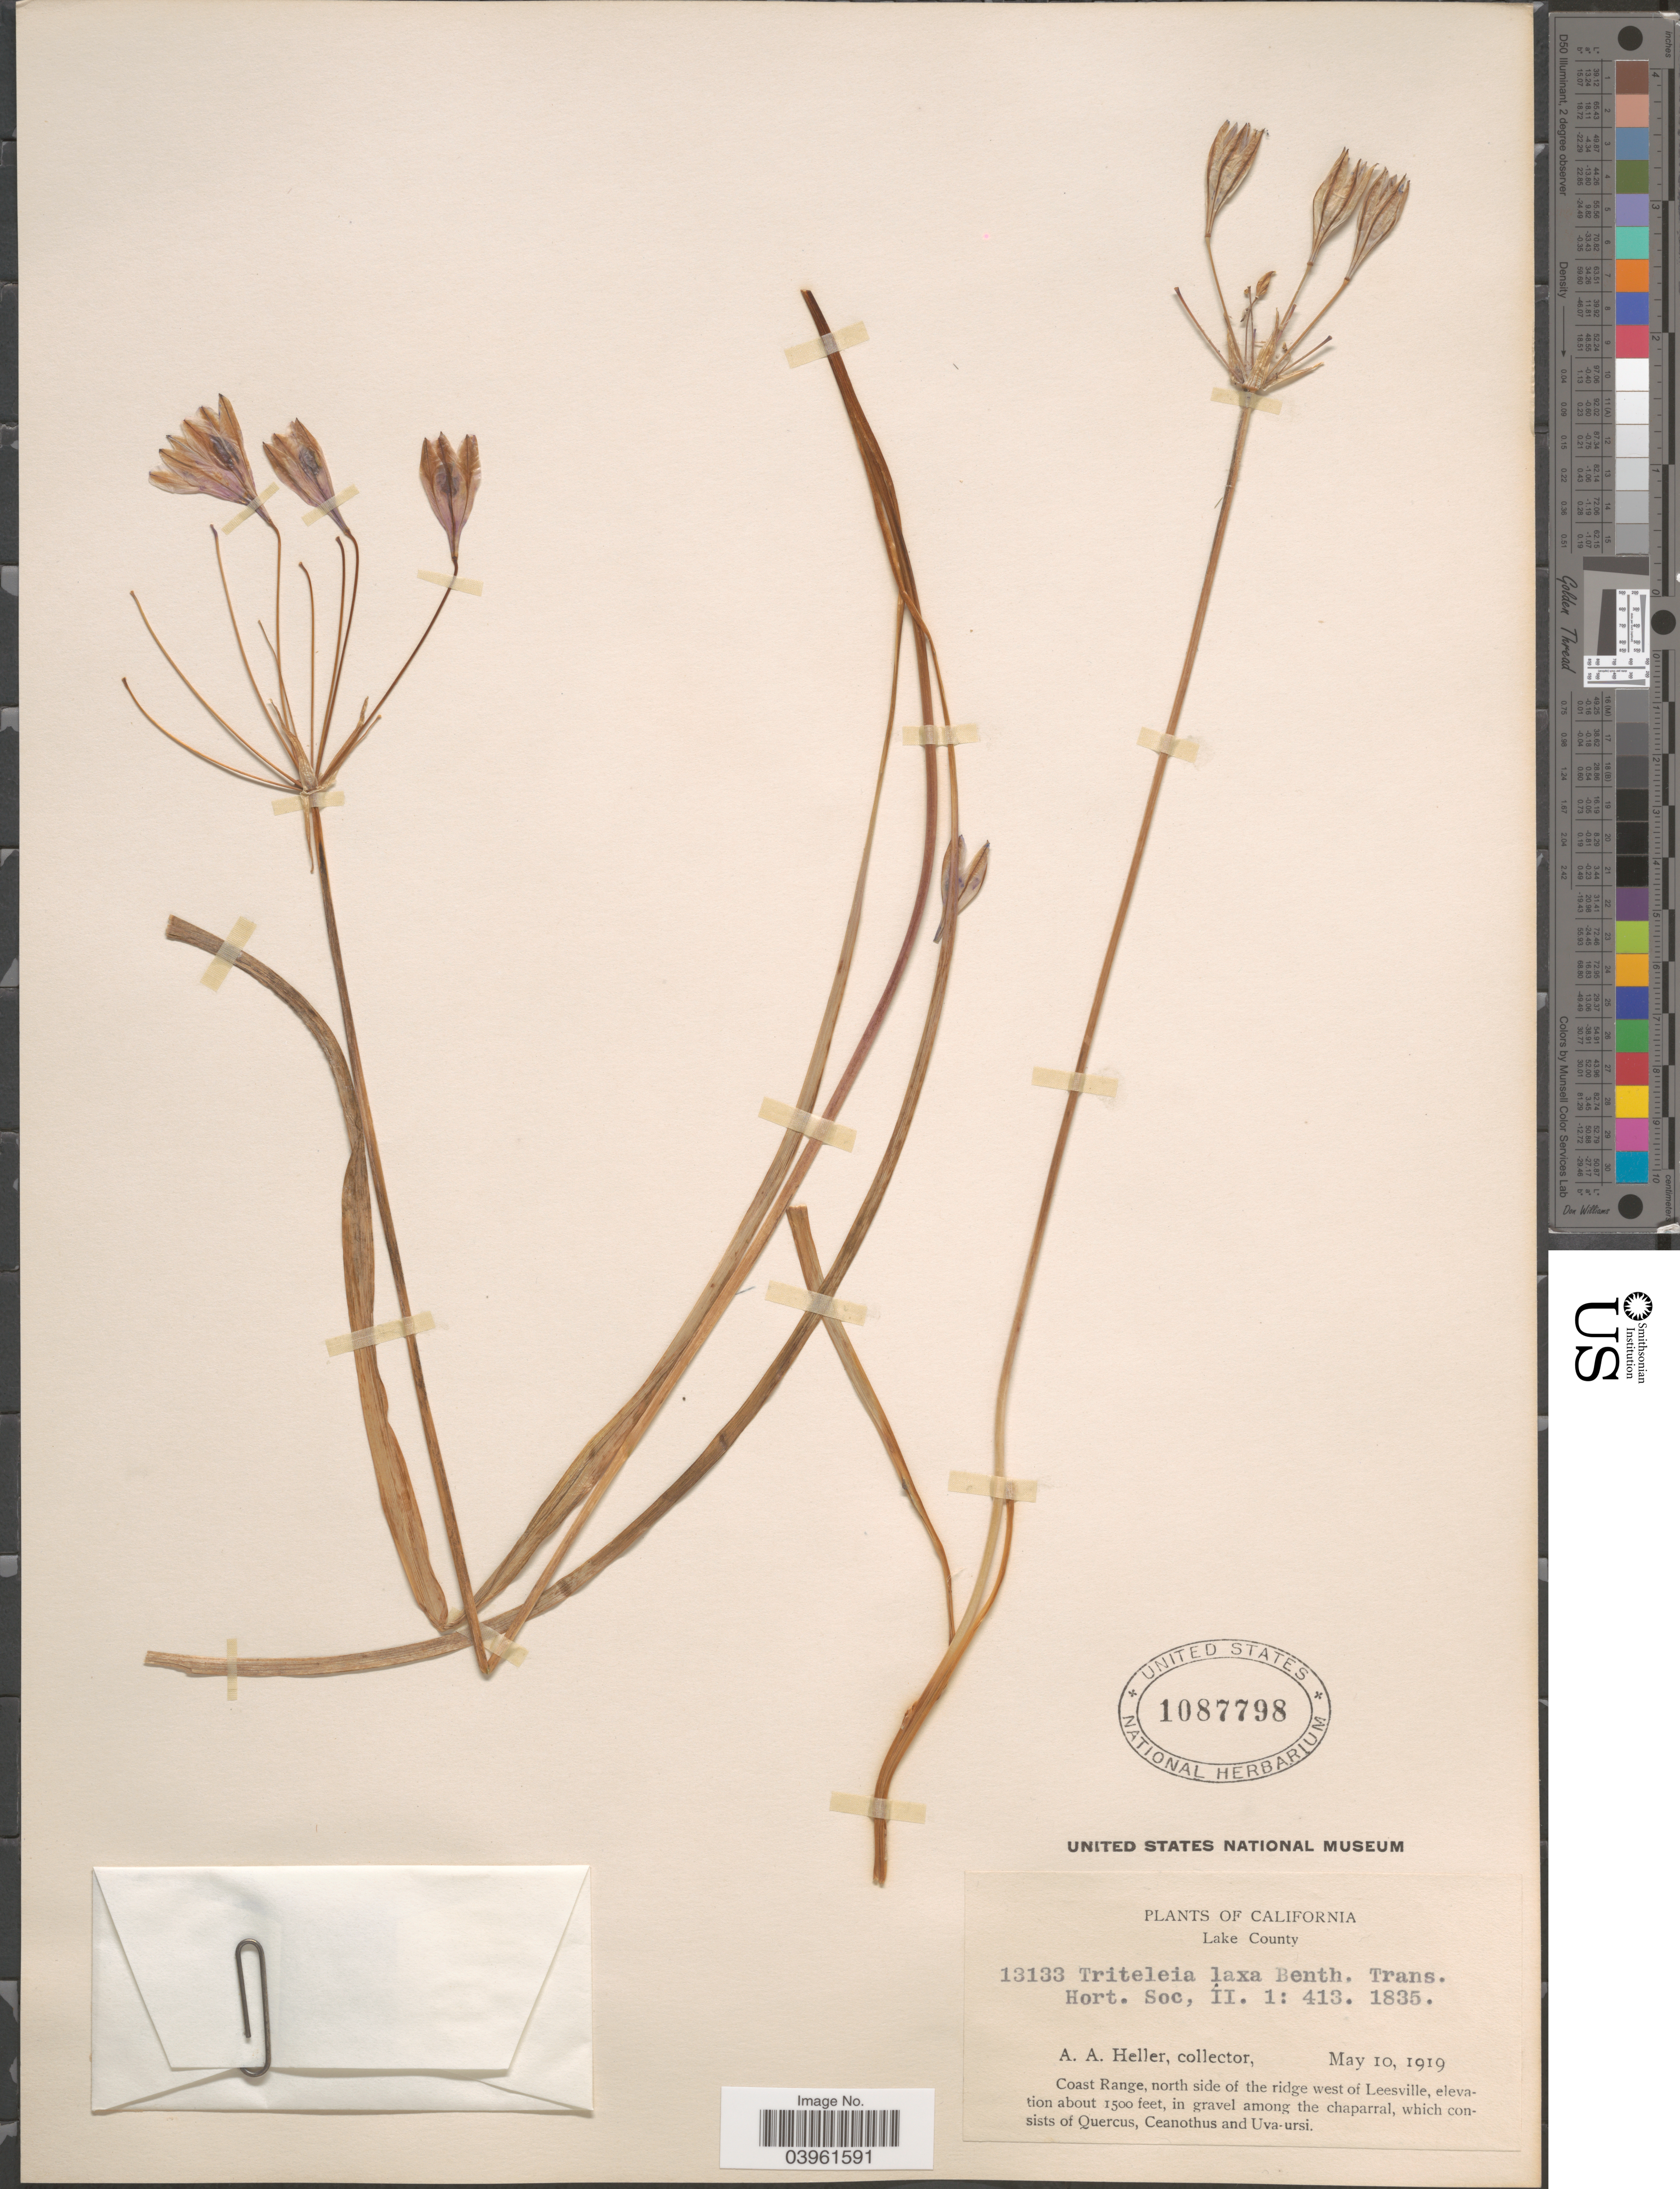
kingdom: Plantae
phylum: Tracheophyta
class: Liliopsida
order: Asparagales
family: Asparagaceae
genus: Triteleia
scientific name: Triteleia laxa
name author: Benth.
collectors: A. A. Heller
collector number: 13133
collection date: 1919-05-10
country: United States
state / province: California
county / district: Lake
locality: Lake County. Coast Range, north side of the ridge west of Leesville.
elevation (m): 457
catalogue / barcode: US 1087798